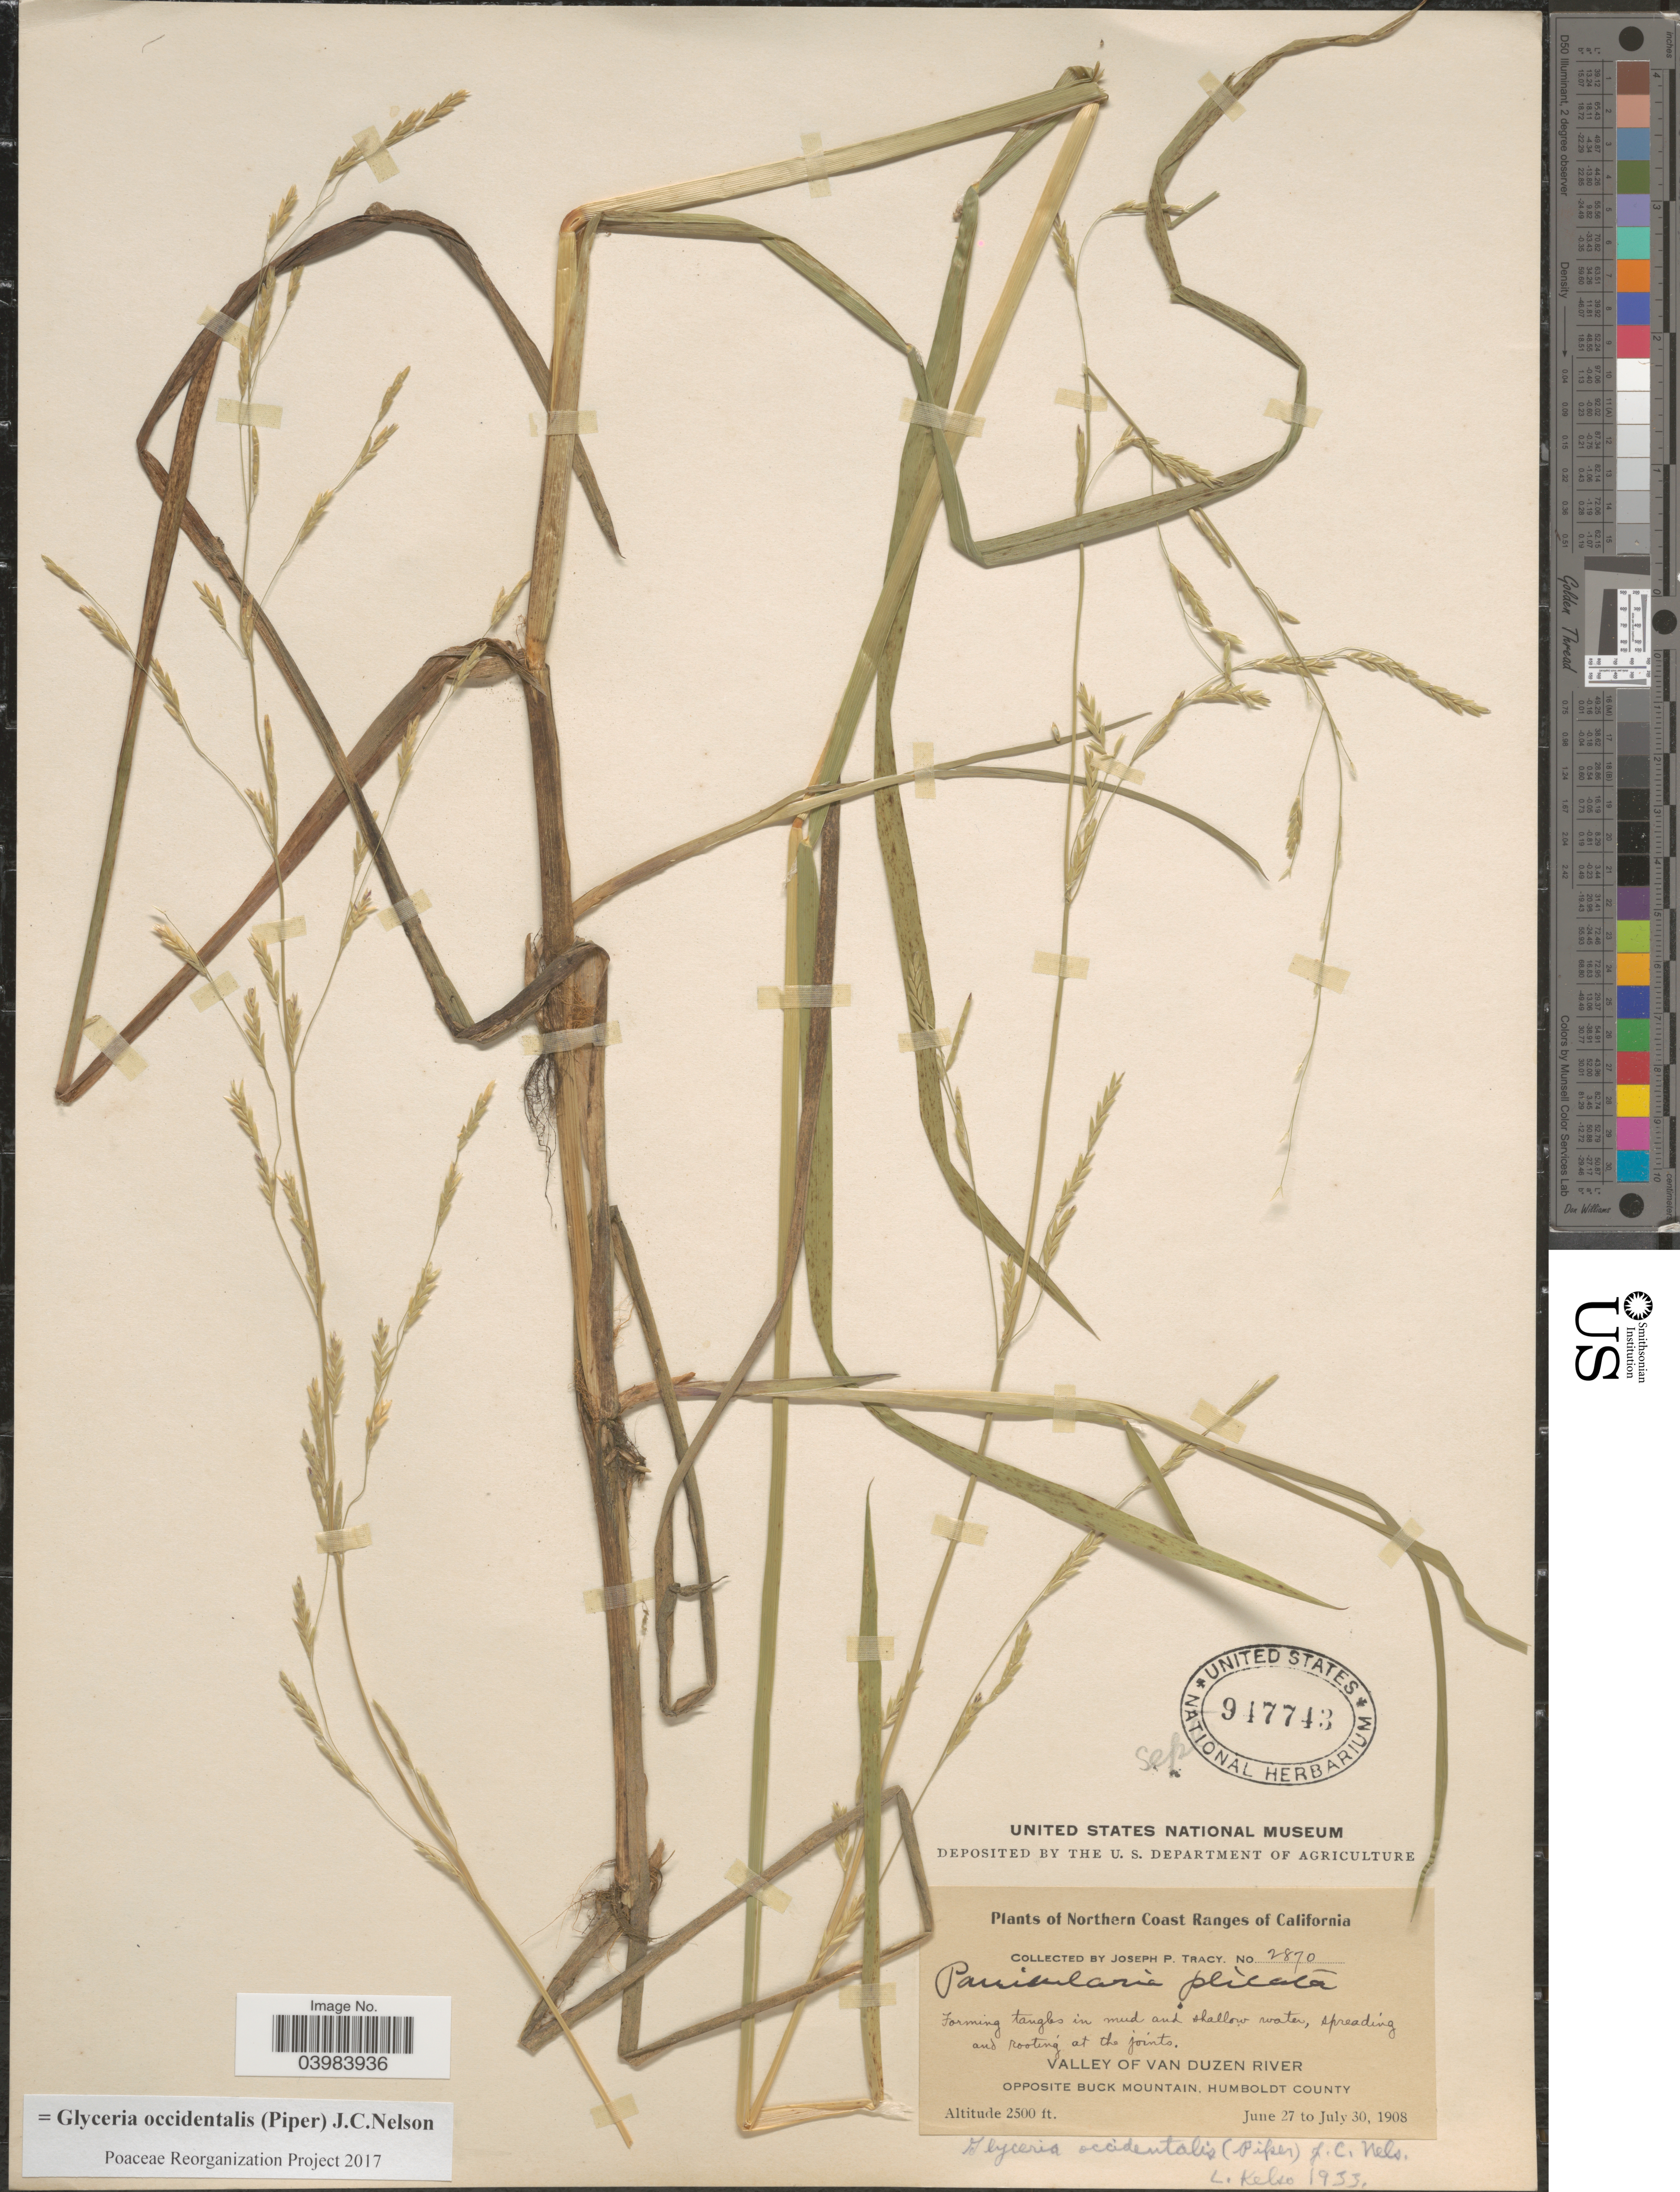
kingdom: Plantae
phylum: Tracheophyta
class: Liliopsida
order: Poales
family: Poaceae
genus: Glyceria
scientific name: Glyceria occidentalis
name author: (Piper) J.C. Nelson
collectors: J. Tracy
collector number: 2870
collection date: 1908-06-27/1908-07-30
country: United States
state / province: California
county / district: Humboldt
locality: Northern Coast Ranges of California. forming tangles in mud and shallow water, spreading and rooting at the joints. Valley of Van Duzen River. Opposite Buck Mountain, Humboldt County.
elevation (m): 762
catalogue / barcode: US 947743